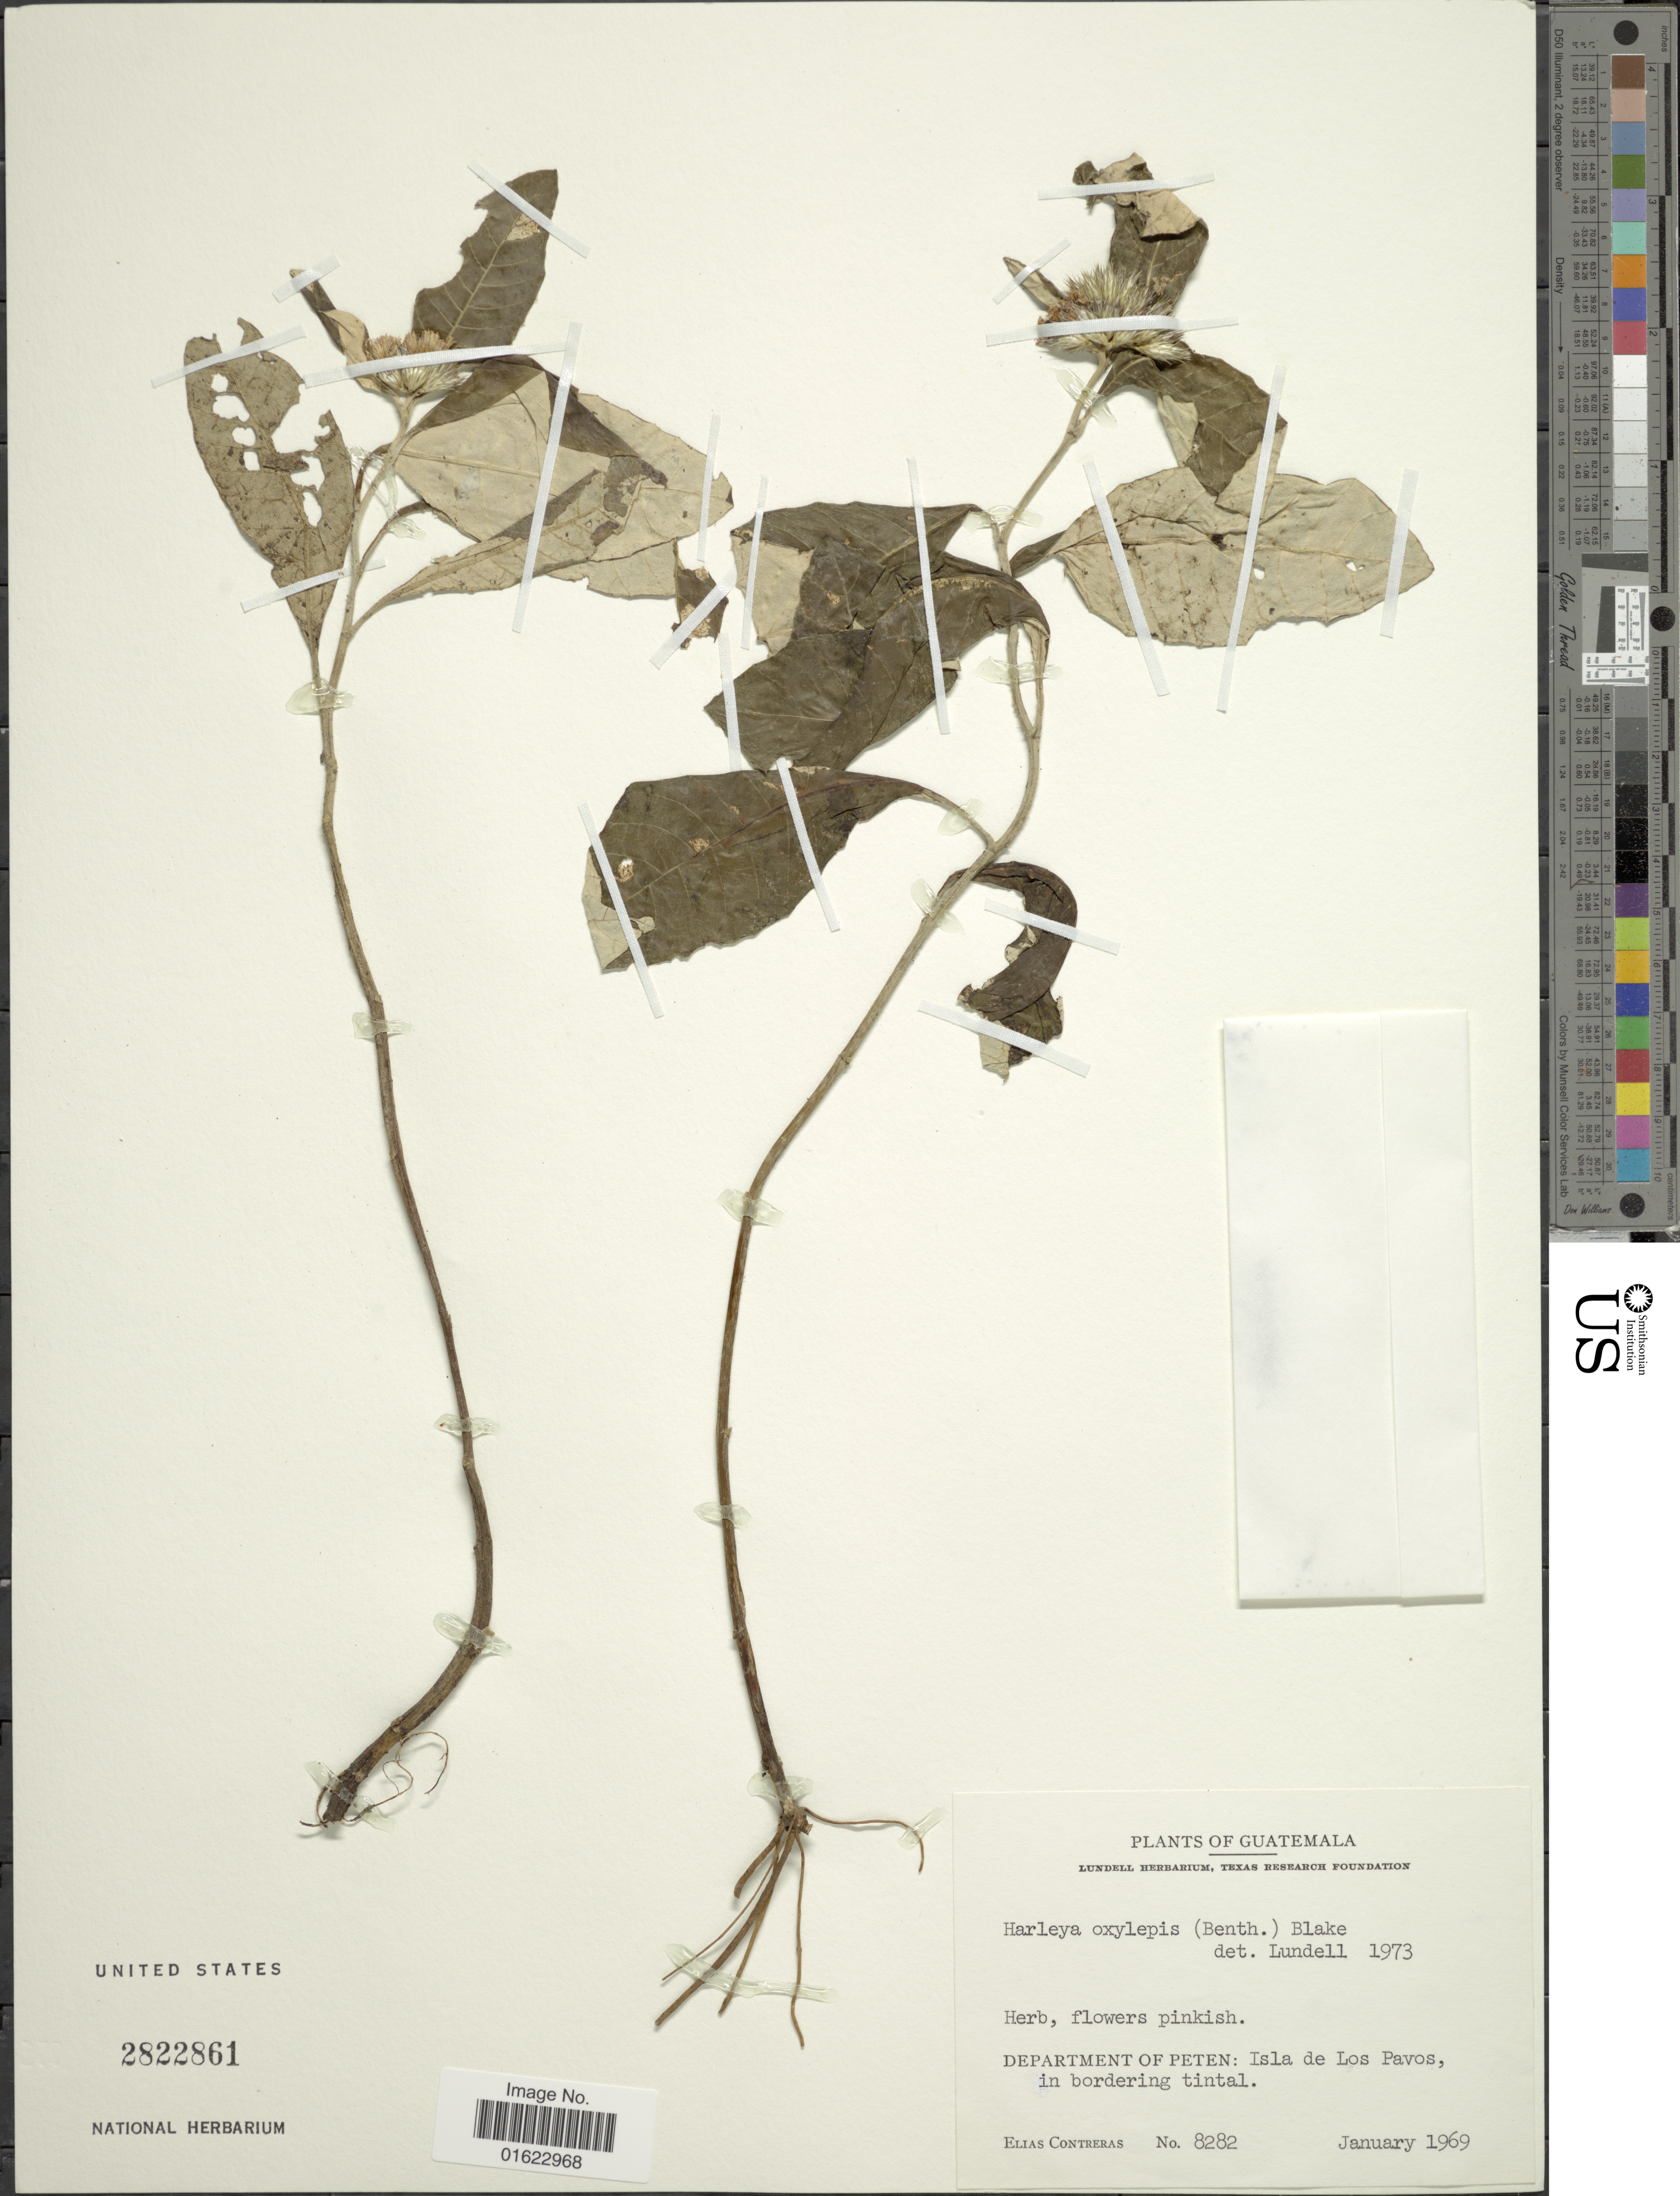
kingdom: Plantae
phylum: Tracheophyta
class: Magnoliopsida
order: Asterales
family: Asteraceae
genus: Harleya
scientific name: Harleya oxylepis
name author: (Benth.) S.F. Blake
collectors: E. Contreras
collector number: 8282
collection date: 1969-01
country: Guatemala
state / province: El Petén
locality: Guatemala. Department of Peten: Isla de Los Pavos, in bordering tintal.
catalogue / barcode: US 2822861